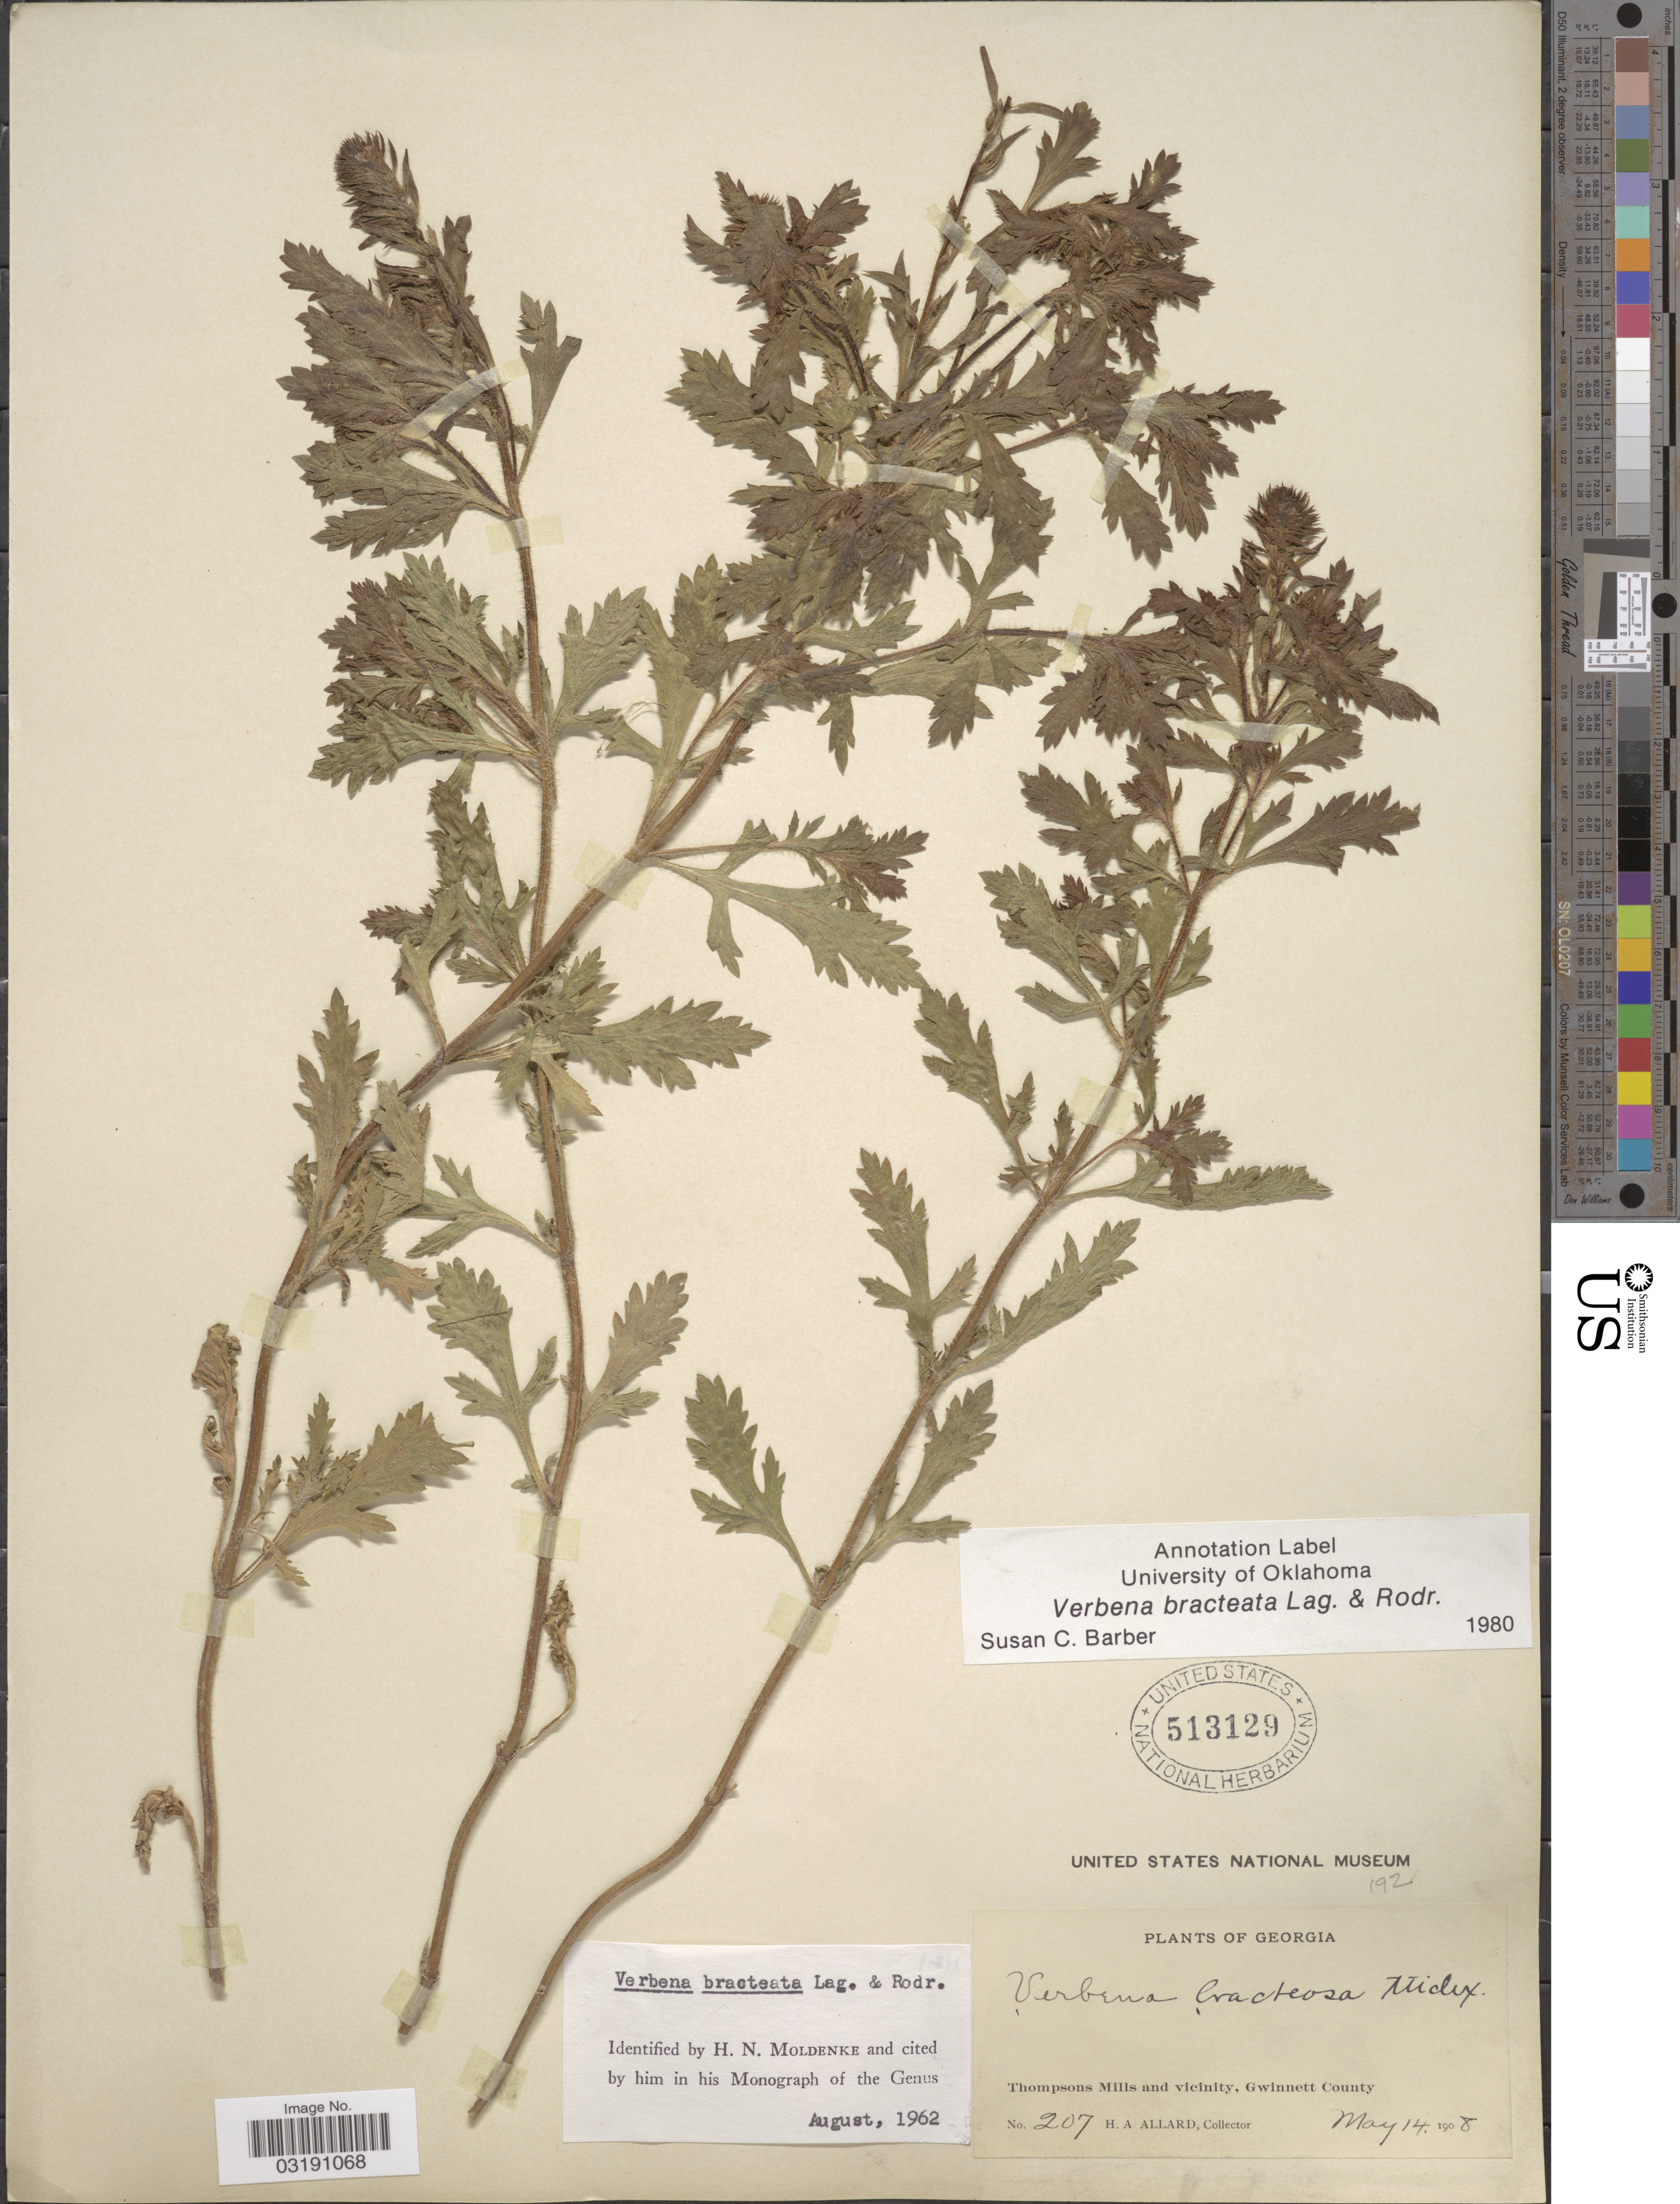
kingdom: Plantae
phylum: Tracheophyta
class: Magnoliopsida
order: Lamiales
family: Verbenaceae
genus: Verbena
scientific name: Verbena bracteata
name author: Cav. ex Lag. & Rodr.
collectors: H. A. Allard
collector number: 207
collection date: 1908-05-14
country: United States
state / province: Georgia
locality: Thompsons Mills and vicinity, Gwinnett County.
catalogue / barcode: US 513129